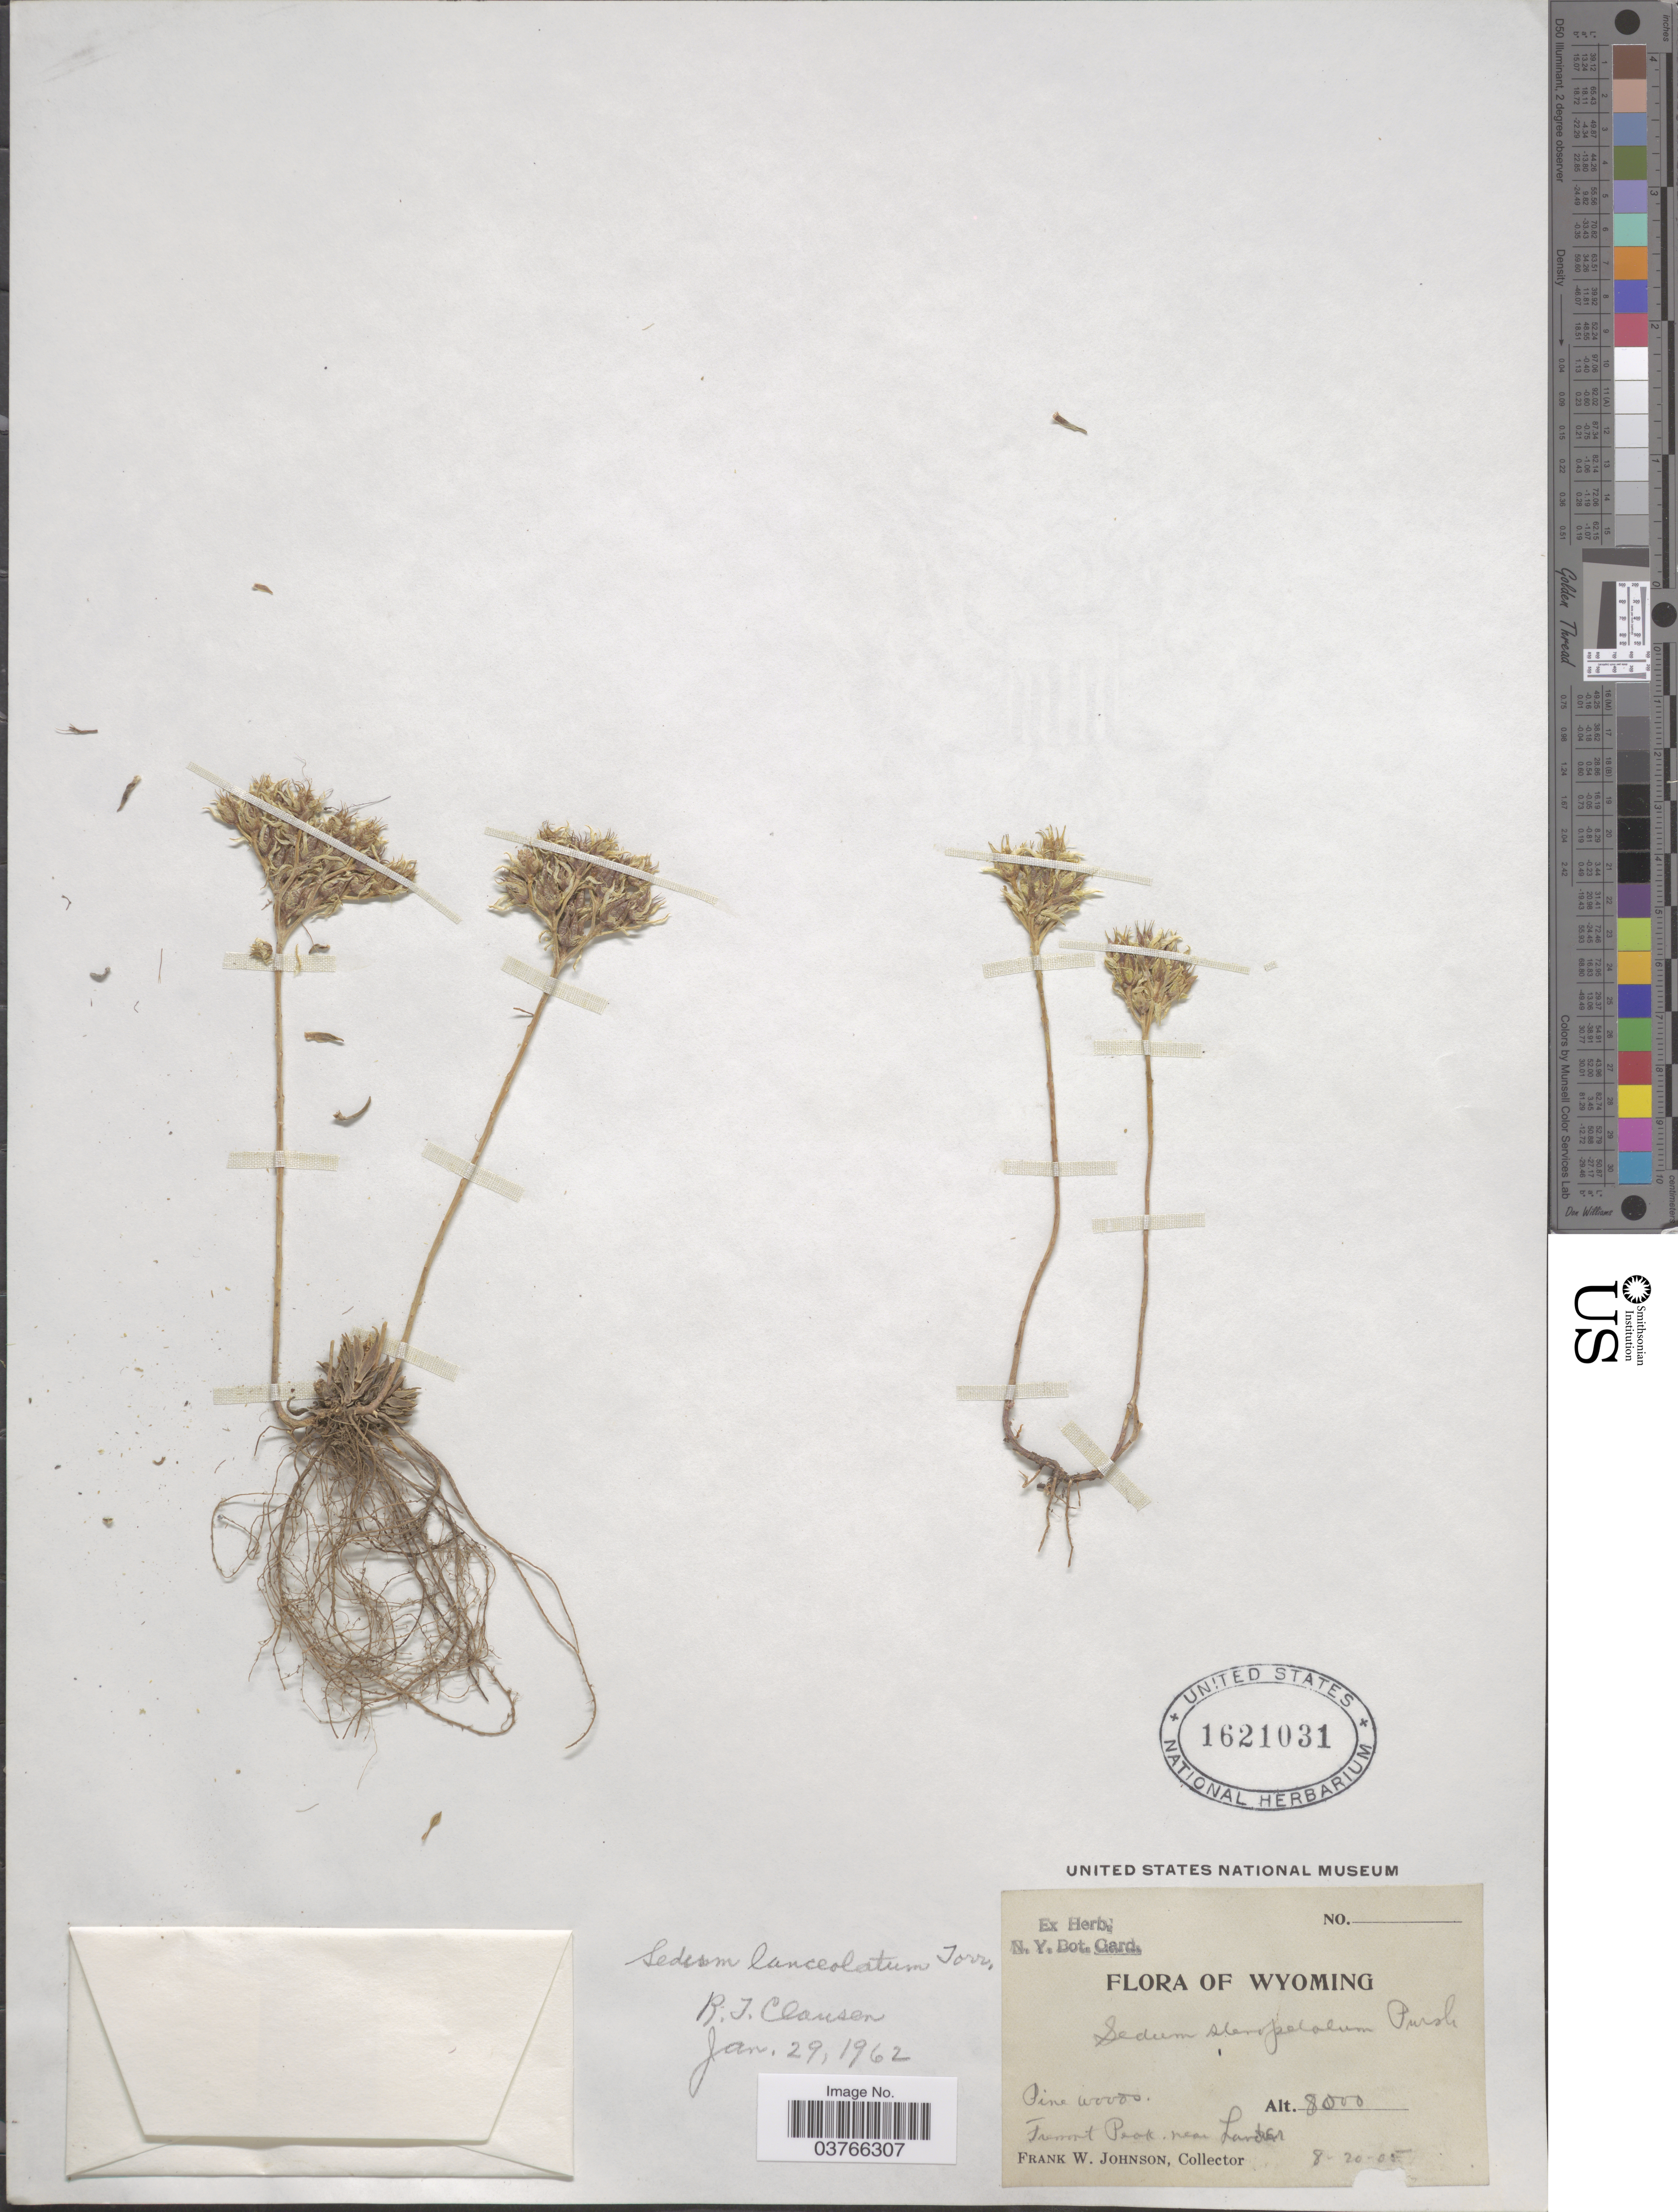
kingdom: Plantae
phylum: Tracheophyta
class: Magnoliopsida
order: Saxifragales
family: Crassulaceae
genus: Sedum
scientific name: Sedum lanceolatum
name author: Torr.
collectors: F. W. Johnson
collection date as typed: Transcribed d/m/y: 20/8/5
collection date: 1905-08-20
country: United States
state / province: Wyoming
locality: Fremont Peak near Lander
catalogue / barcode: US 1621031